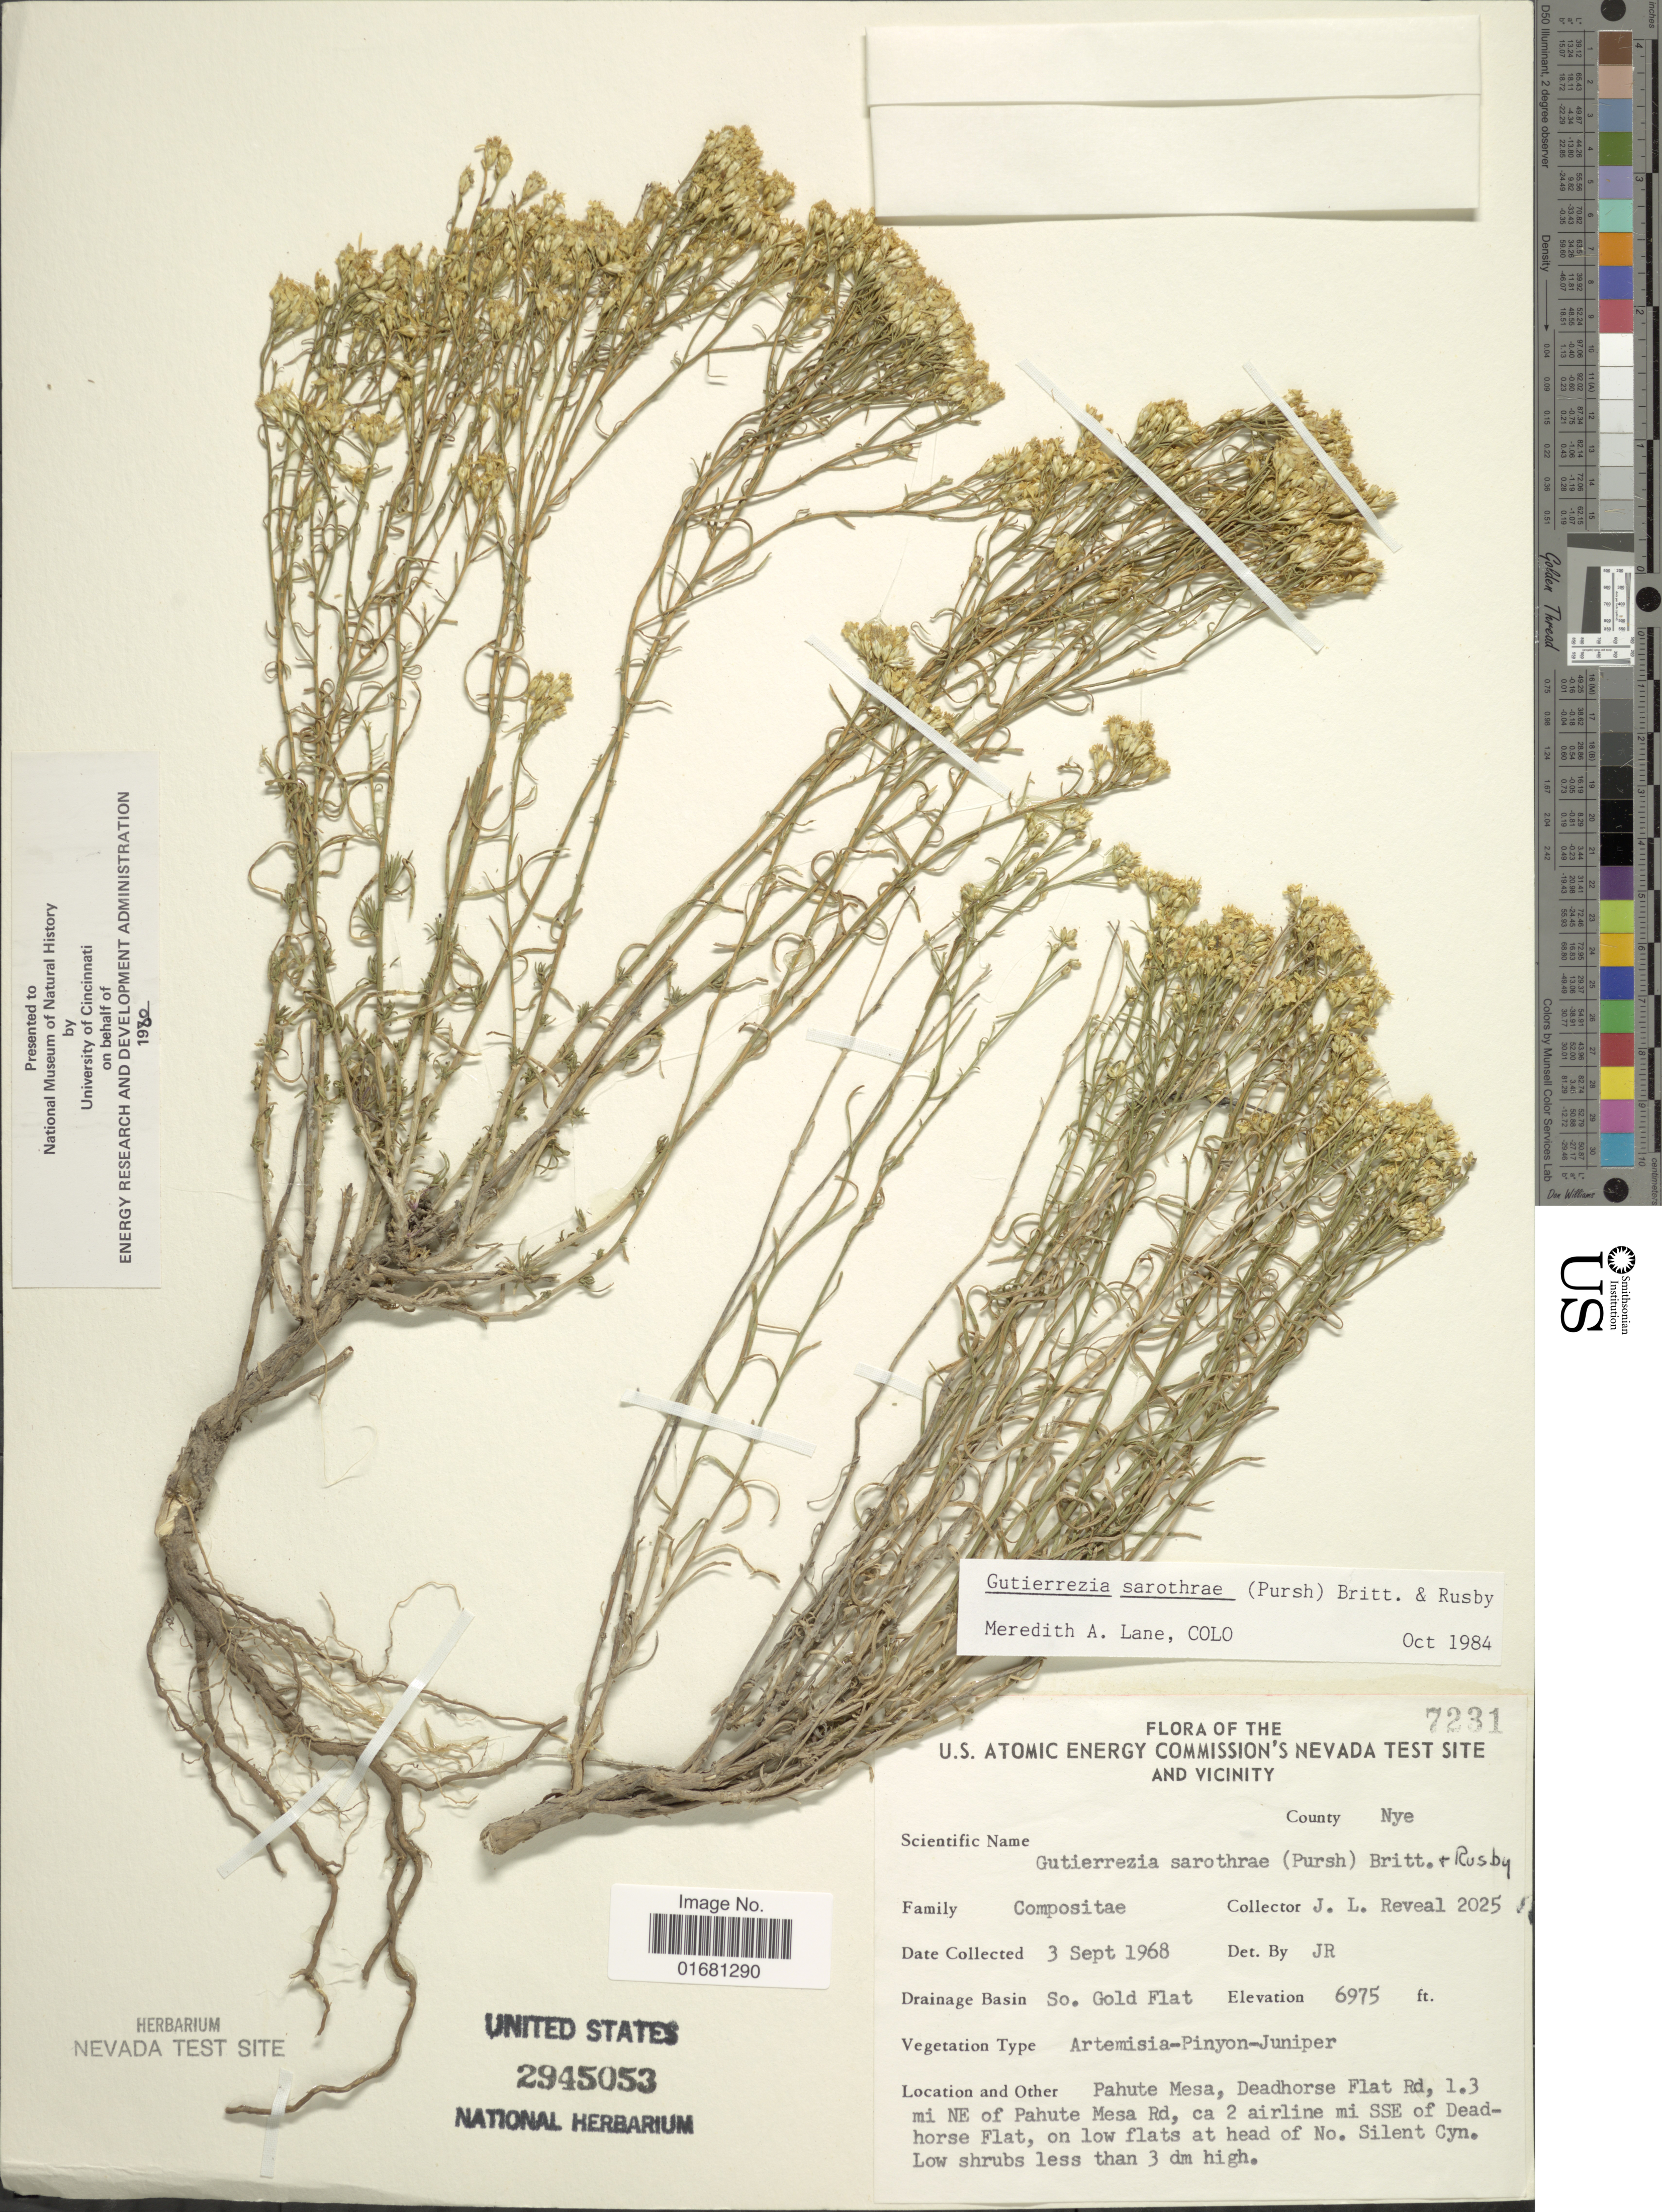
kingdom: Plantae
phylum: Tracheophyta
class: Magnoliopsida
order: Asterales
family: Asteraceae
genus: Gutierrezia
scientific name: Gutierrezia sarothrae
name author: (Pursh) Britton & Rusby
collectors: J. L. Reveal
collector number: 2025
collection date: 1968-09-03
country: United States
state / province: Nevada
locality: Nevada. County Nye. Pahute Mesa, Deadhorse Flat Rd, 1.3 mi NE of Pahute Mesa Rd, ca 2 airline mi SSE of Deadhorse Flat, on low flats at head of No. Silent Cyn.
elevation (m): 2126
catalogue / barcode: US 2945053